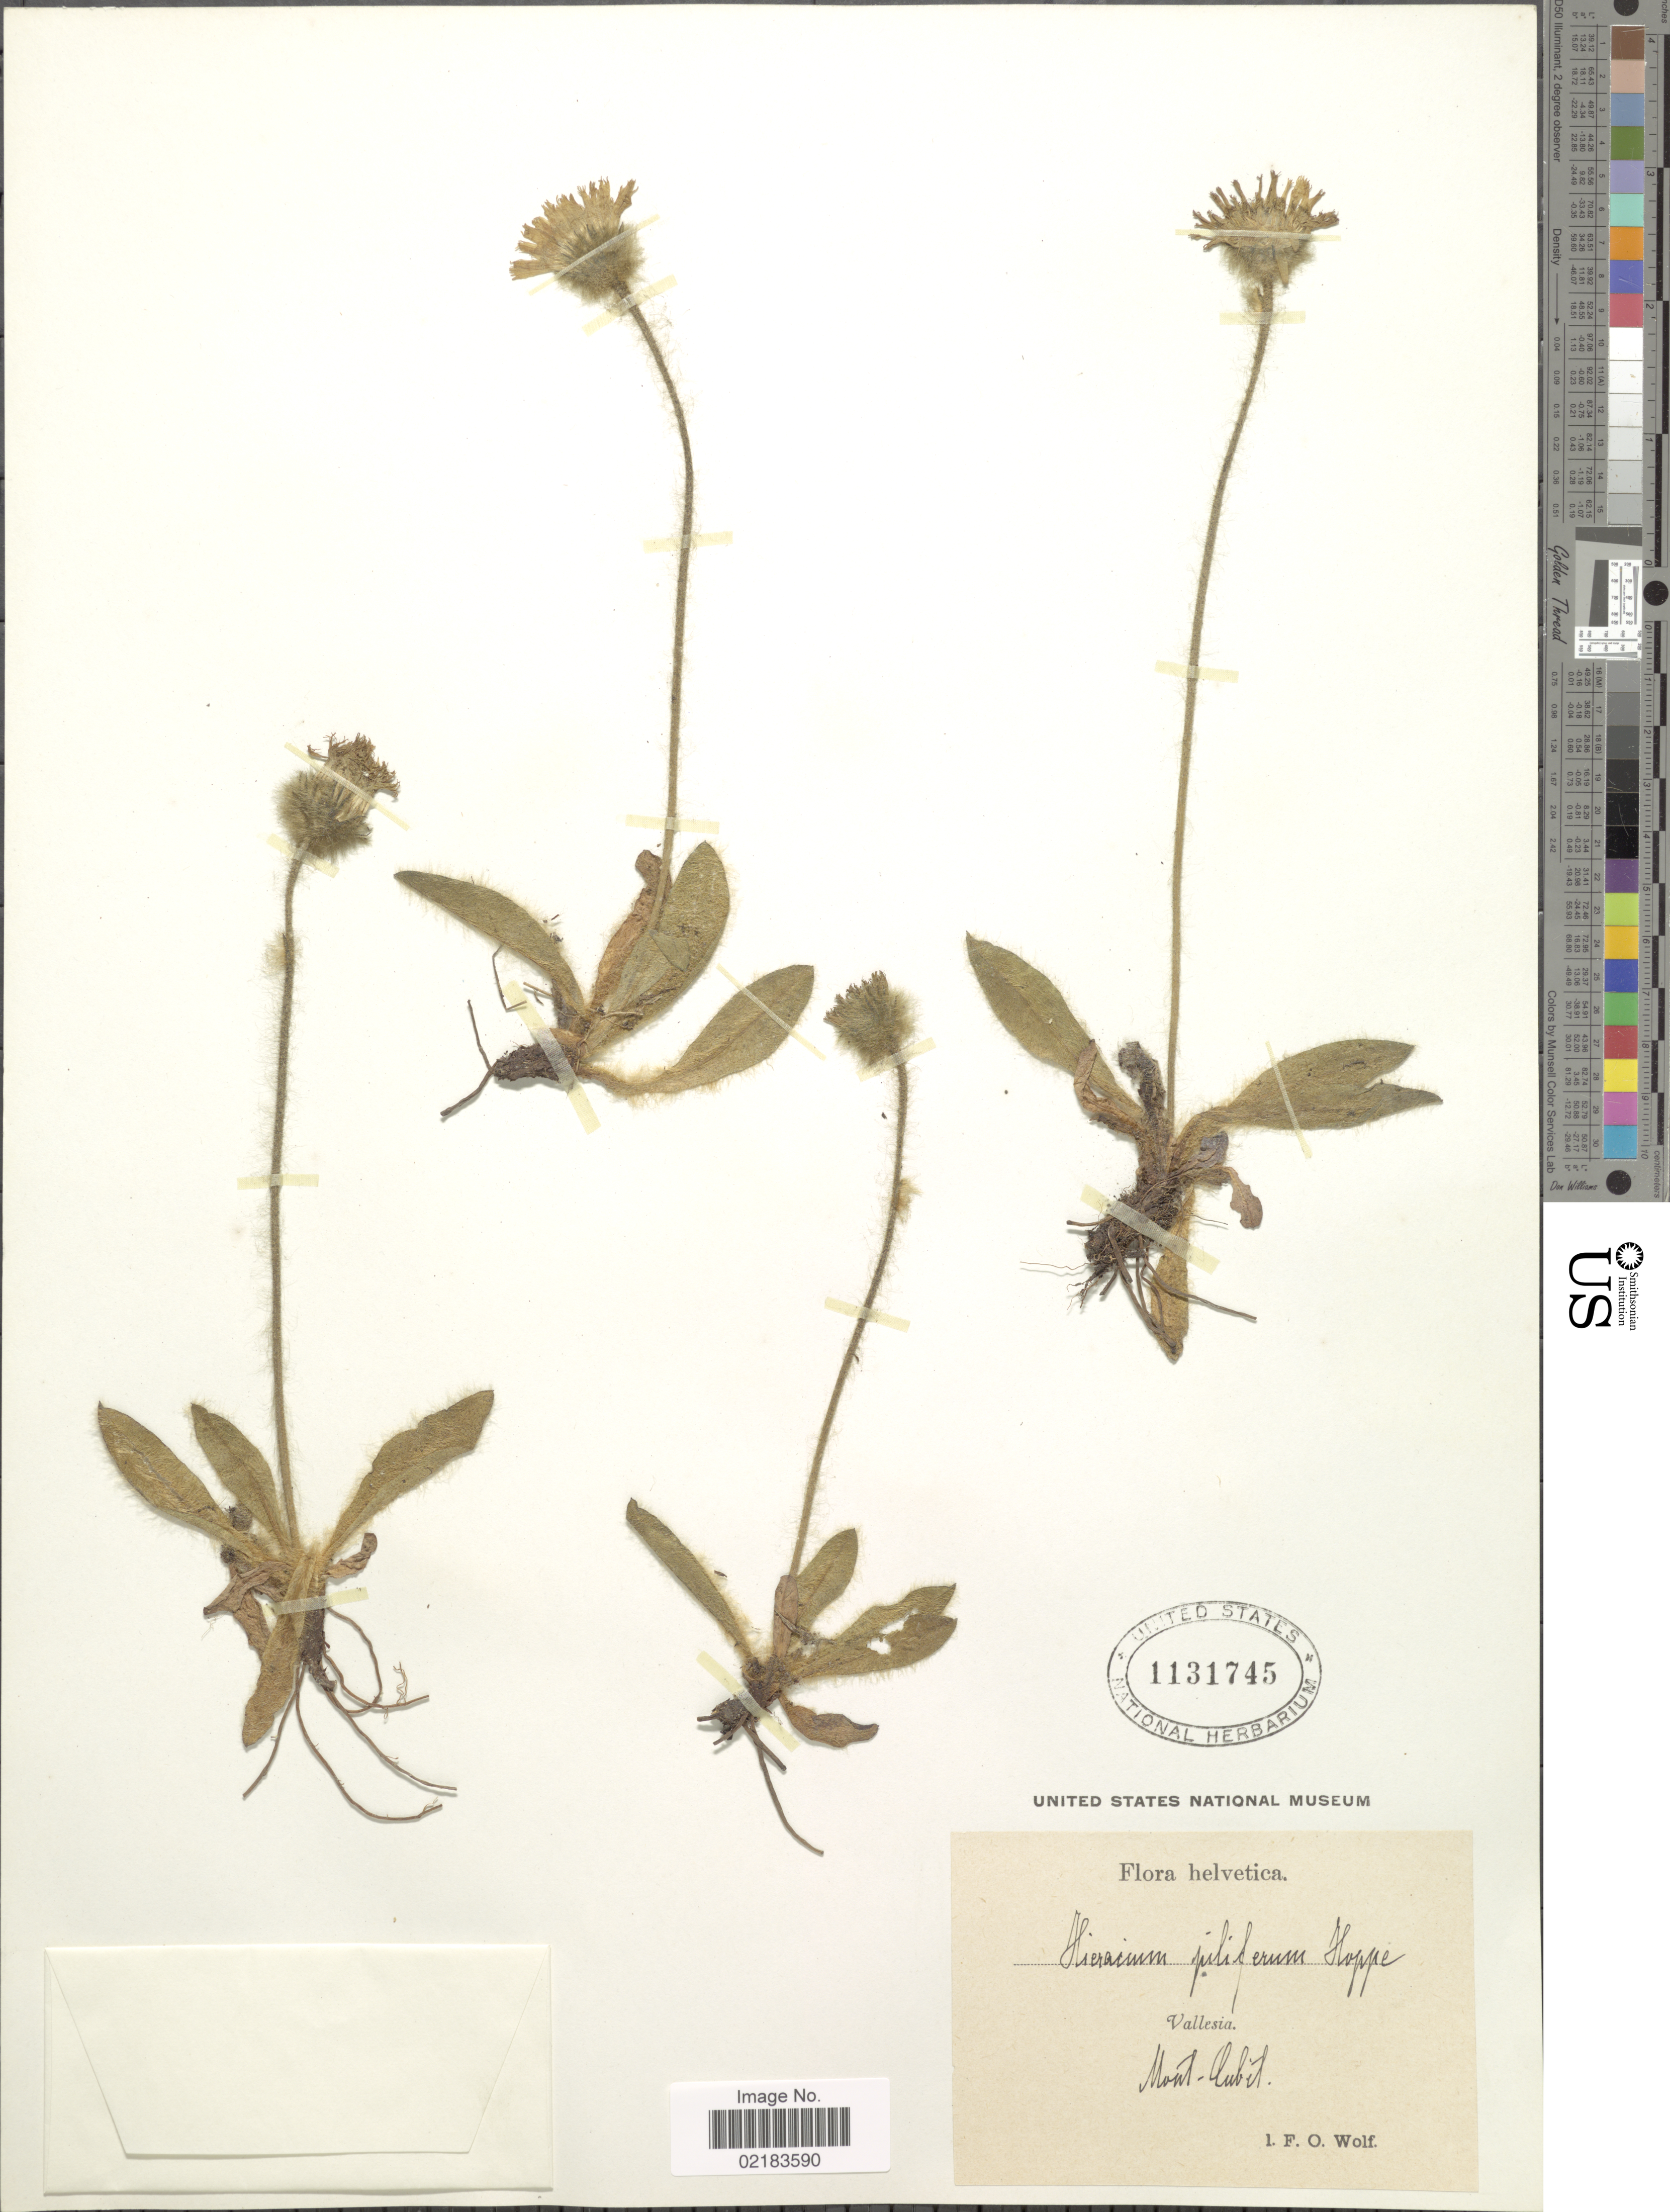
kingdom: Plantae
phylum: Tracheophyta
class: Magnoliopsida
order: Asterales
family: Asteraceae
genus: Hieracium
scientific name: Hieracium piliferum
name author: Hoppe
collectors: F. Wolf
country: Switzerland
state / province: Valais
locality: Vallesia, Mont-Cubit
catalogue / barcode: US 1131745